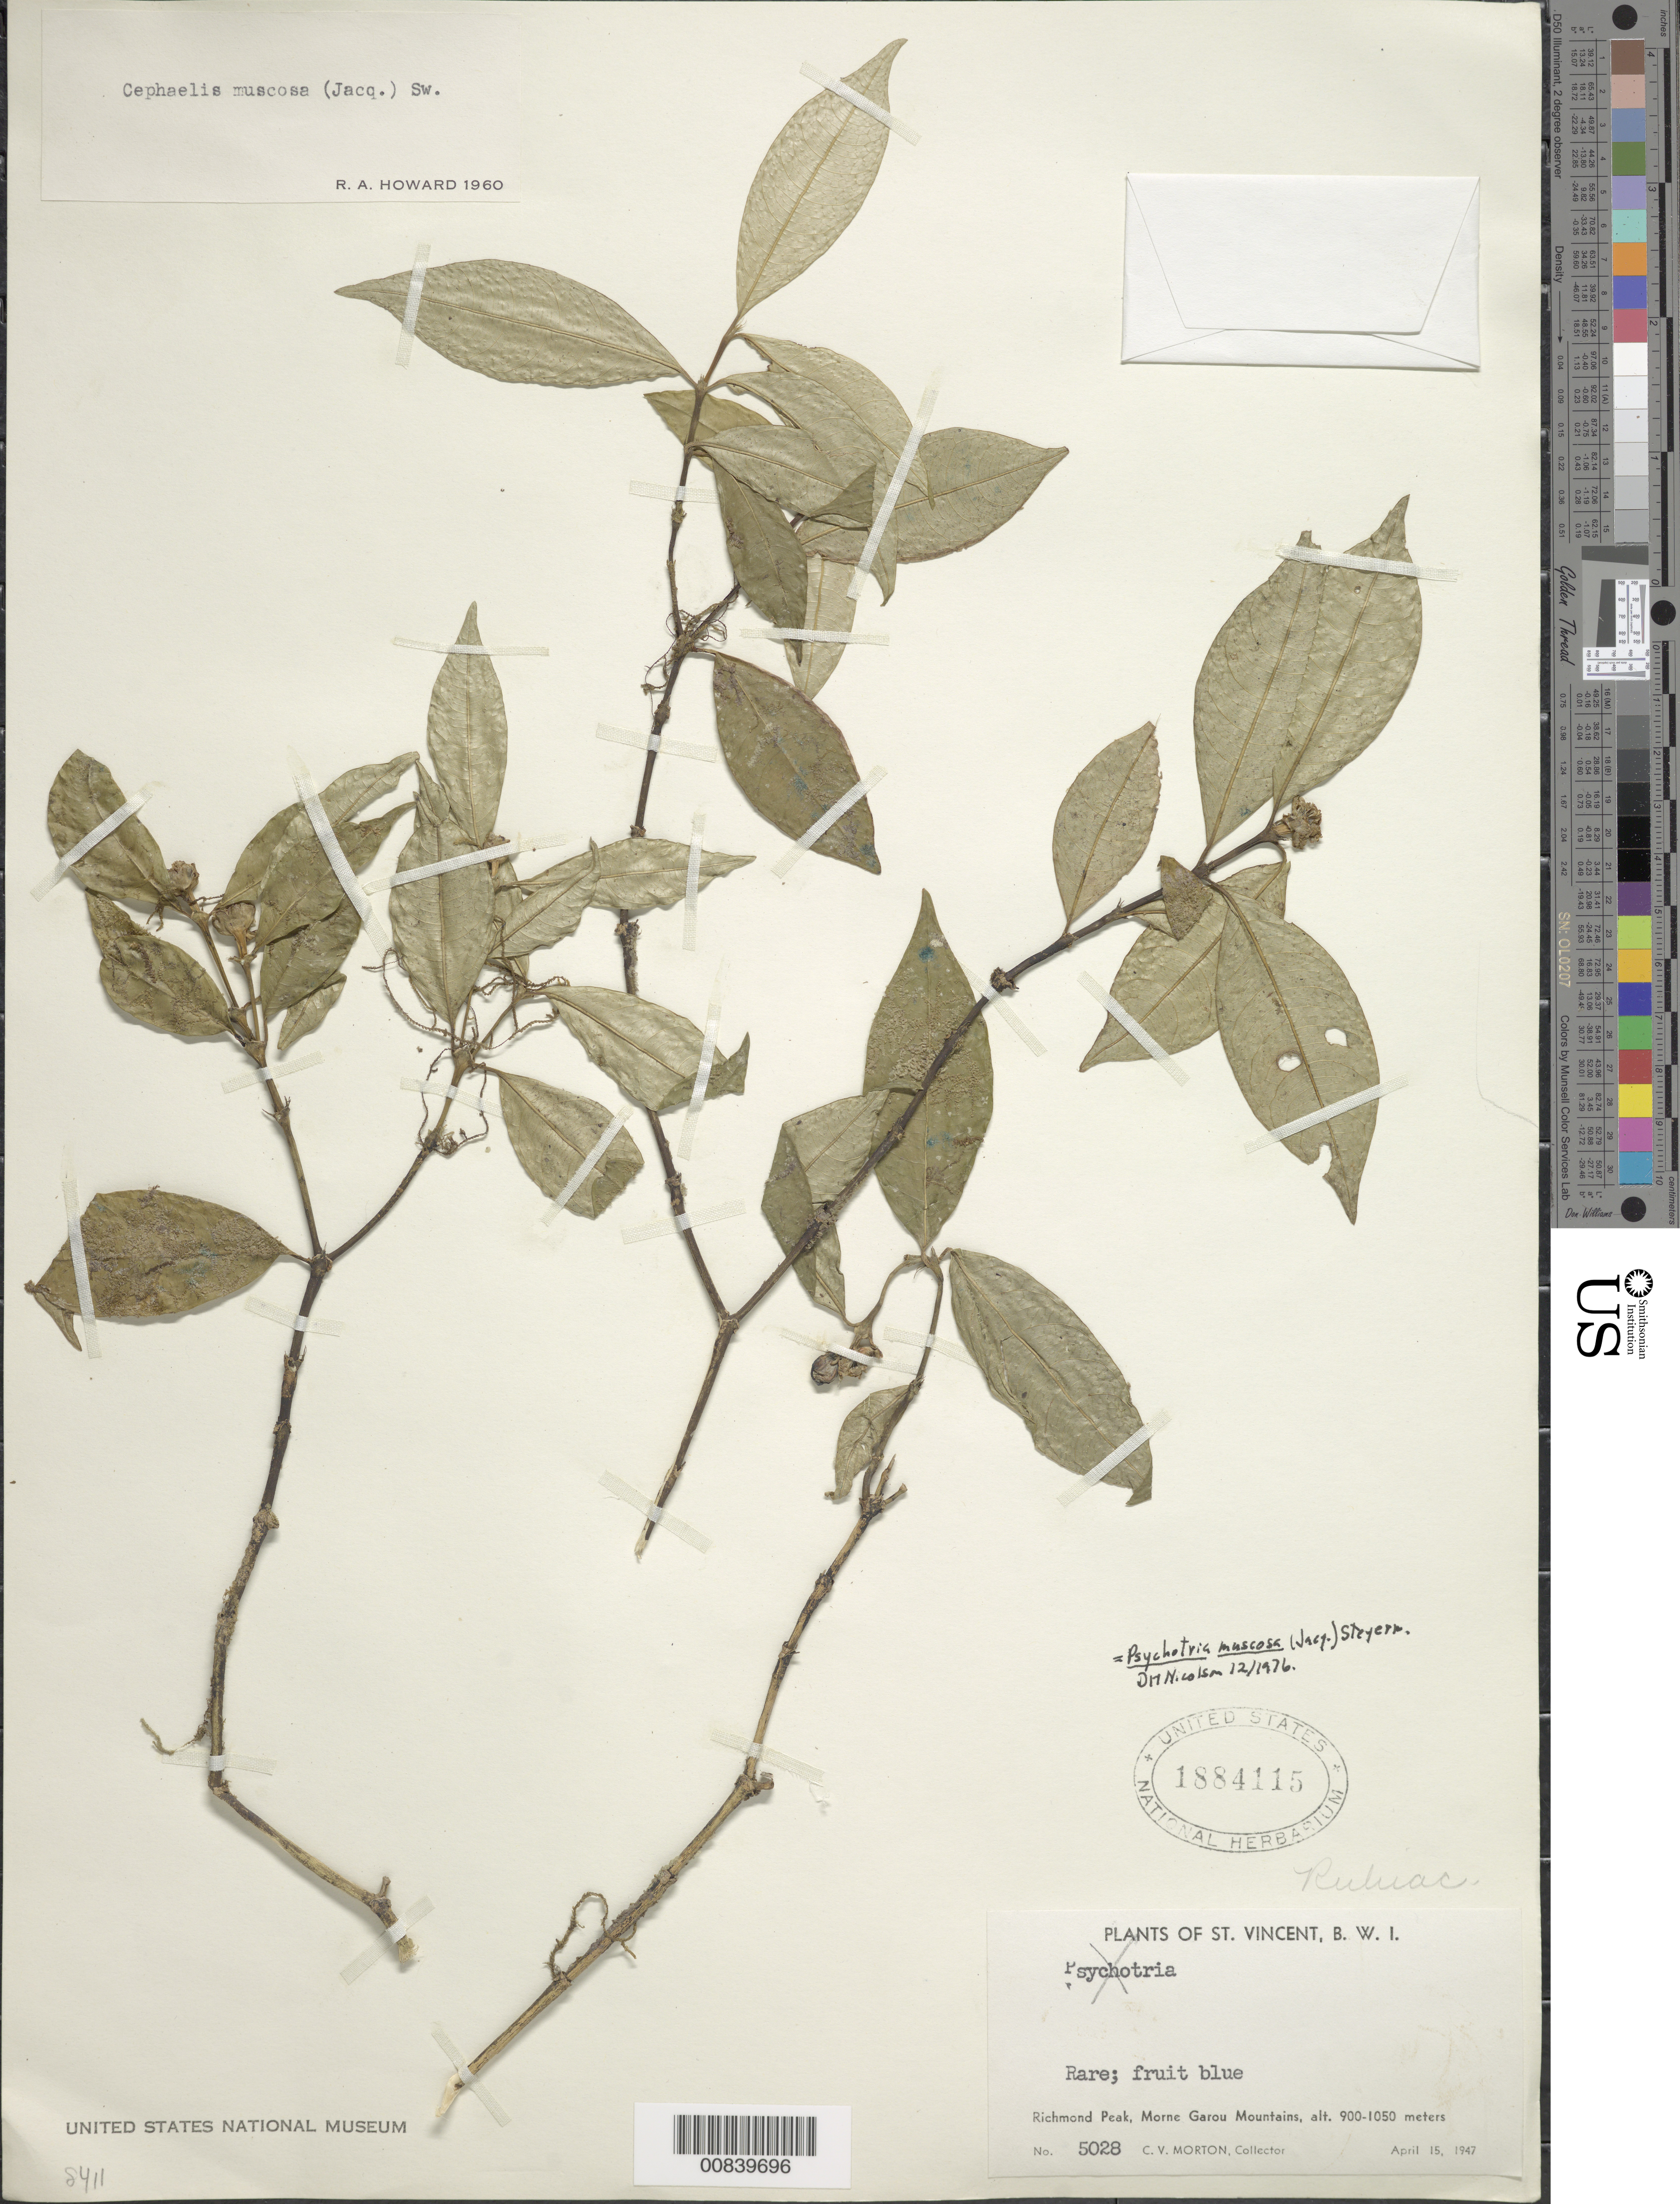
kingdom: Plantae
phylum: Tracheophyta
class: Magnoliopsida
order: Gentianales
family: Rubiaceae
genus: Psychotria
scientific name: Psychotria mucosa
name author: (Jacq.) Steyerm.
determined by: Nicolson, Dan H.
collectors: C. V. Morton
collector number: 5028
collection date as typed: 15 Apr 1947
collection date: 1947-04-15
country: St. Vincent - Grenadines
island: St. Vincent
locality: Richmond Peak, Morne Garou Mountains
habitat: Montane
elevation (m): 900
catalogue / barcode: US 1884115